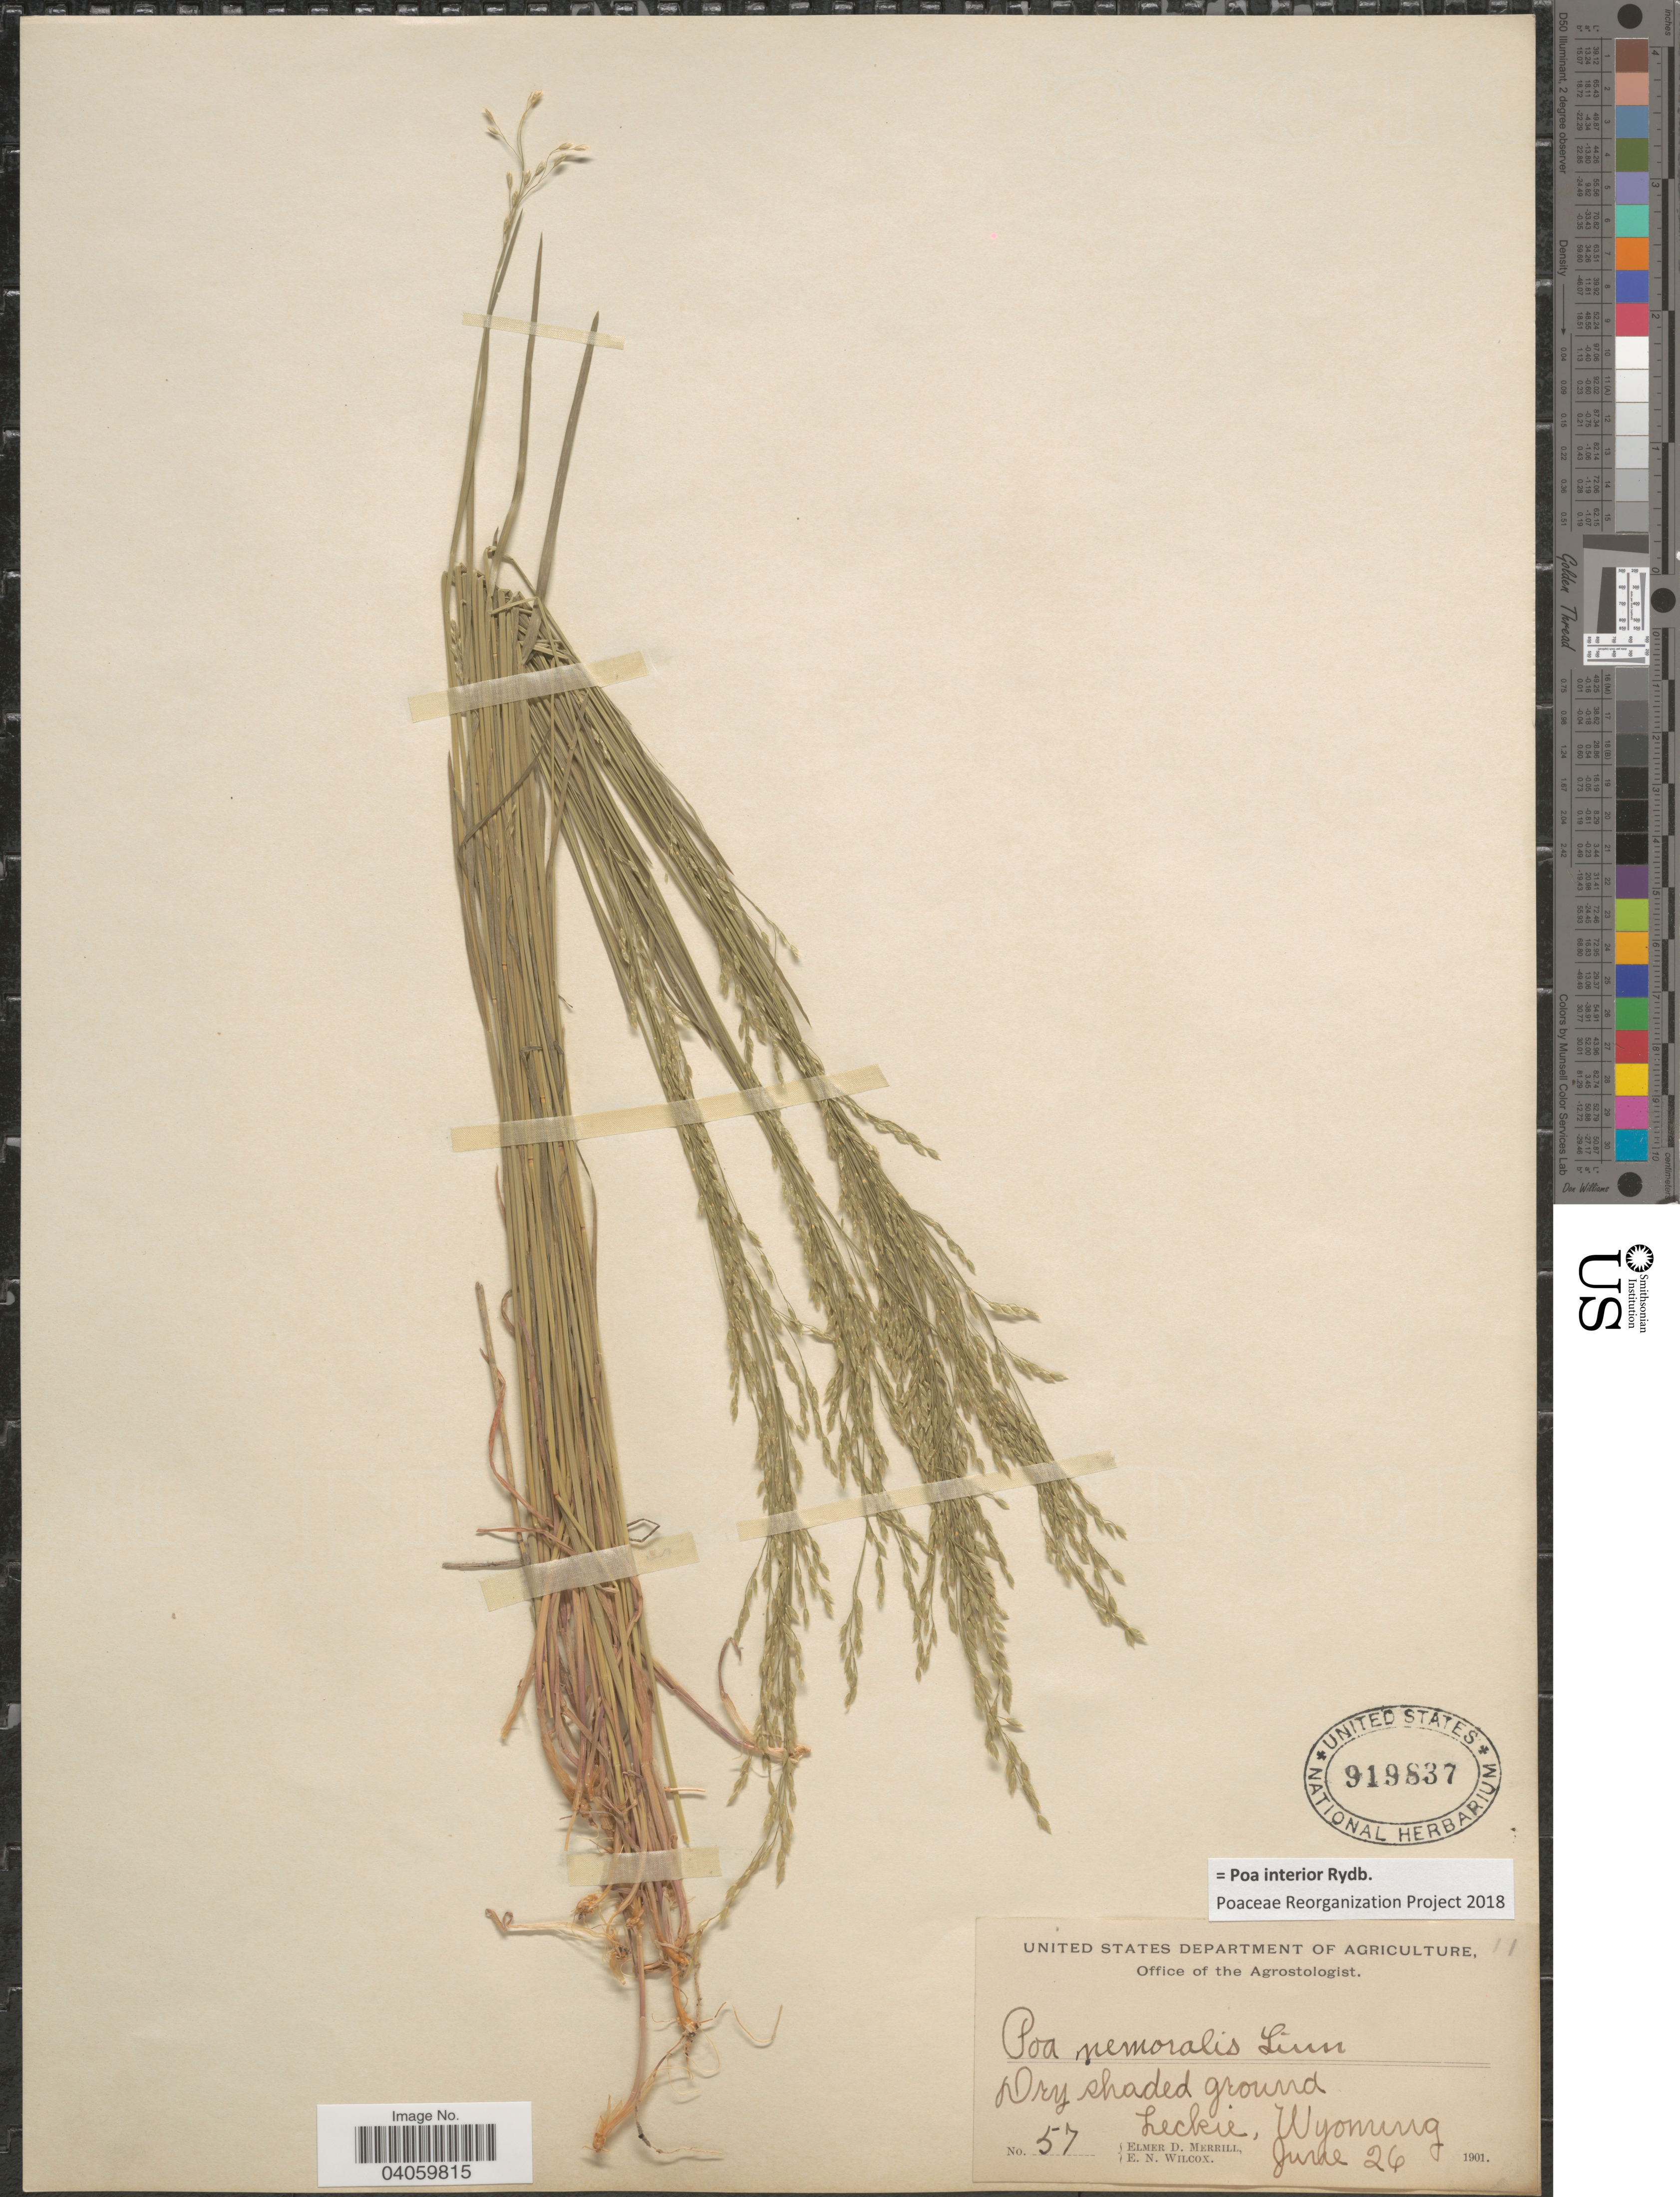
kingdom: Plantae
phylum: Tracheophyta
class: Liliopsida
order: Poales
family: Poaceae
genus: Poa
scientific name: Poa interior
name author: Rydb.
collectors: E. D. Merrill & E. Wilcox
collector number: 57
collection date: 1901-06-26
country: United States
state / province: Wyoming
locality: Leckie.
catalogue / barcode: US 919837